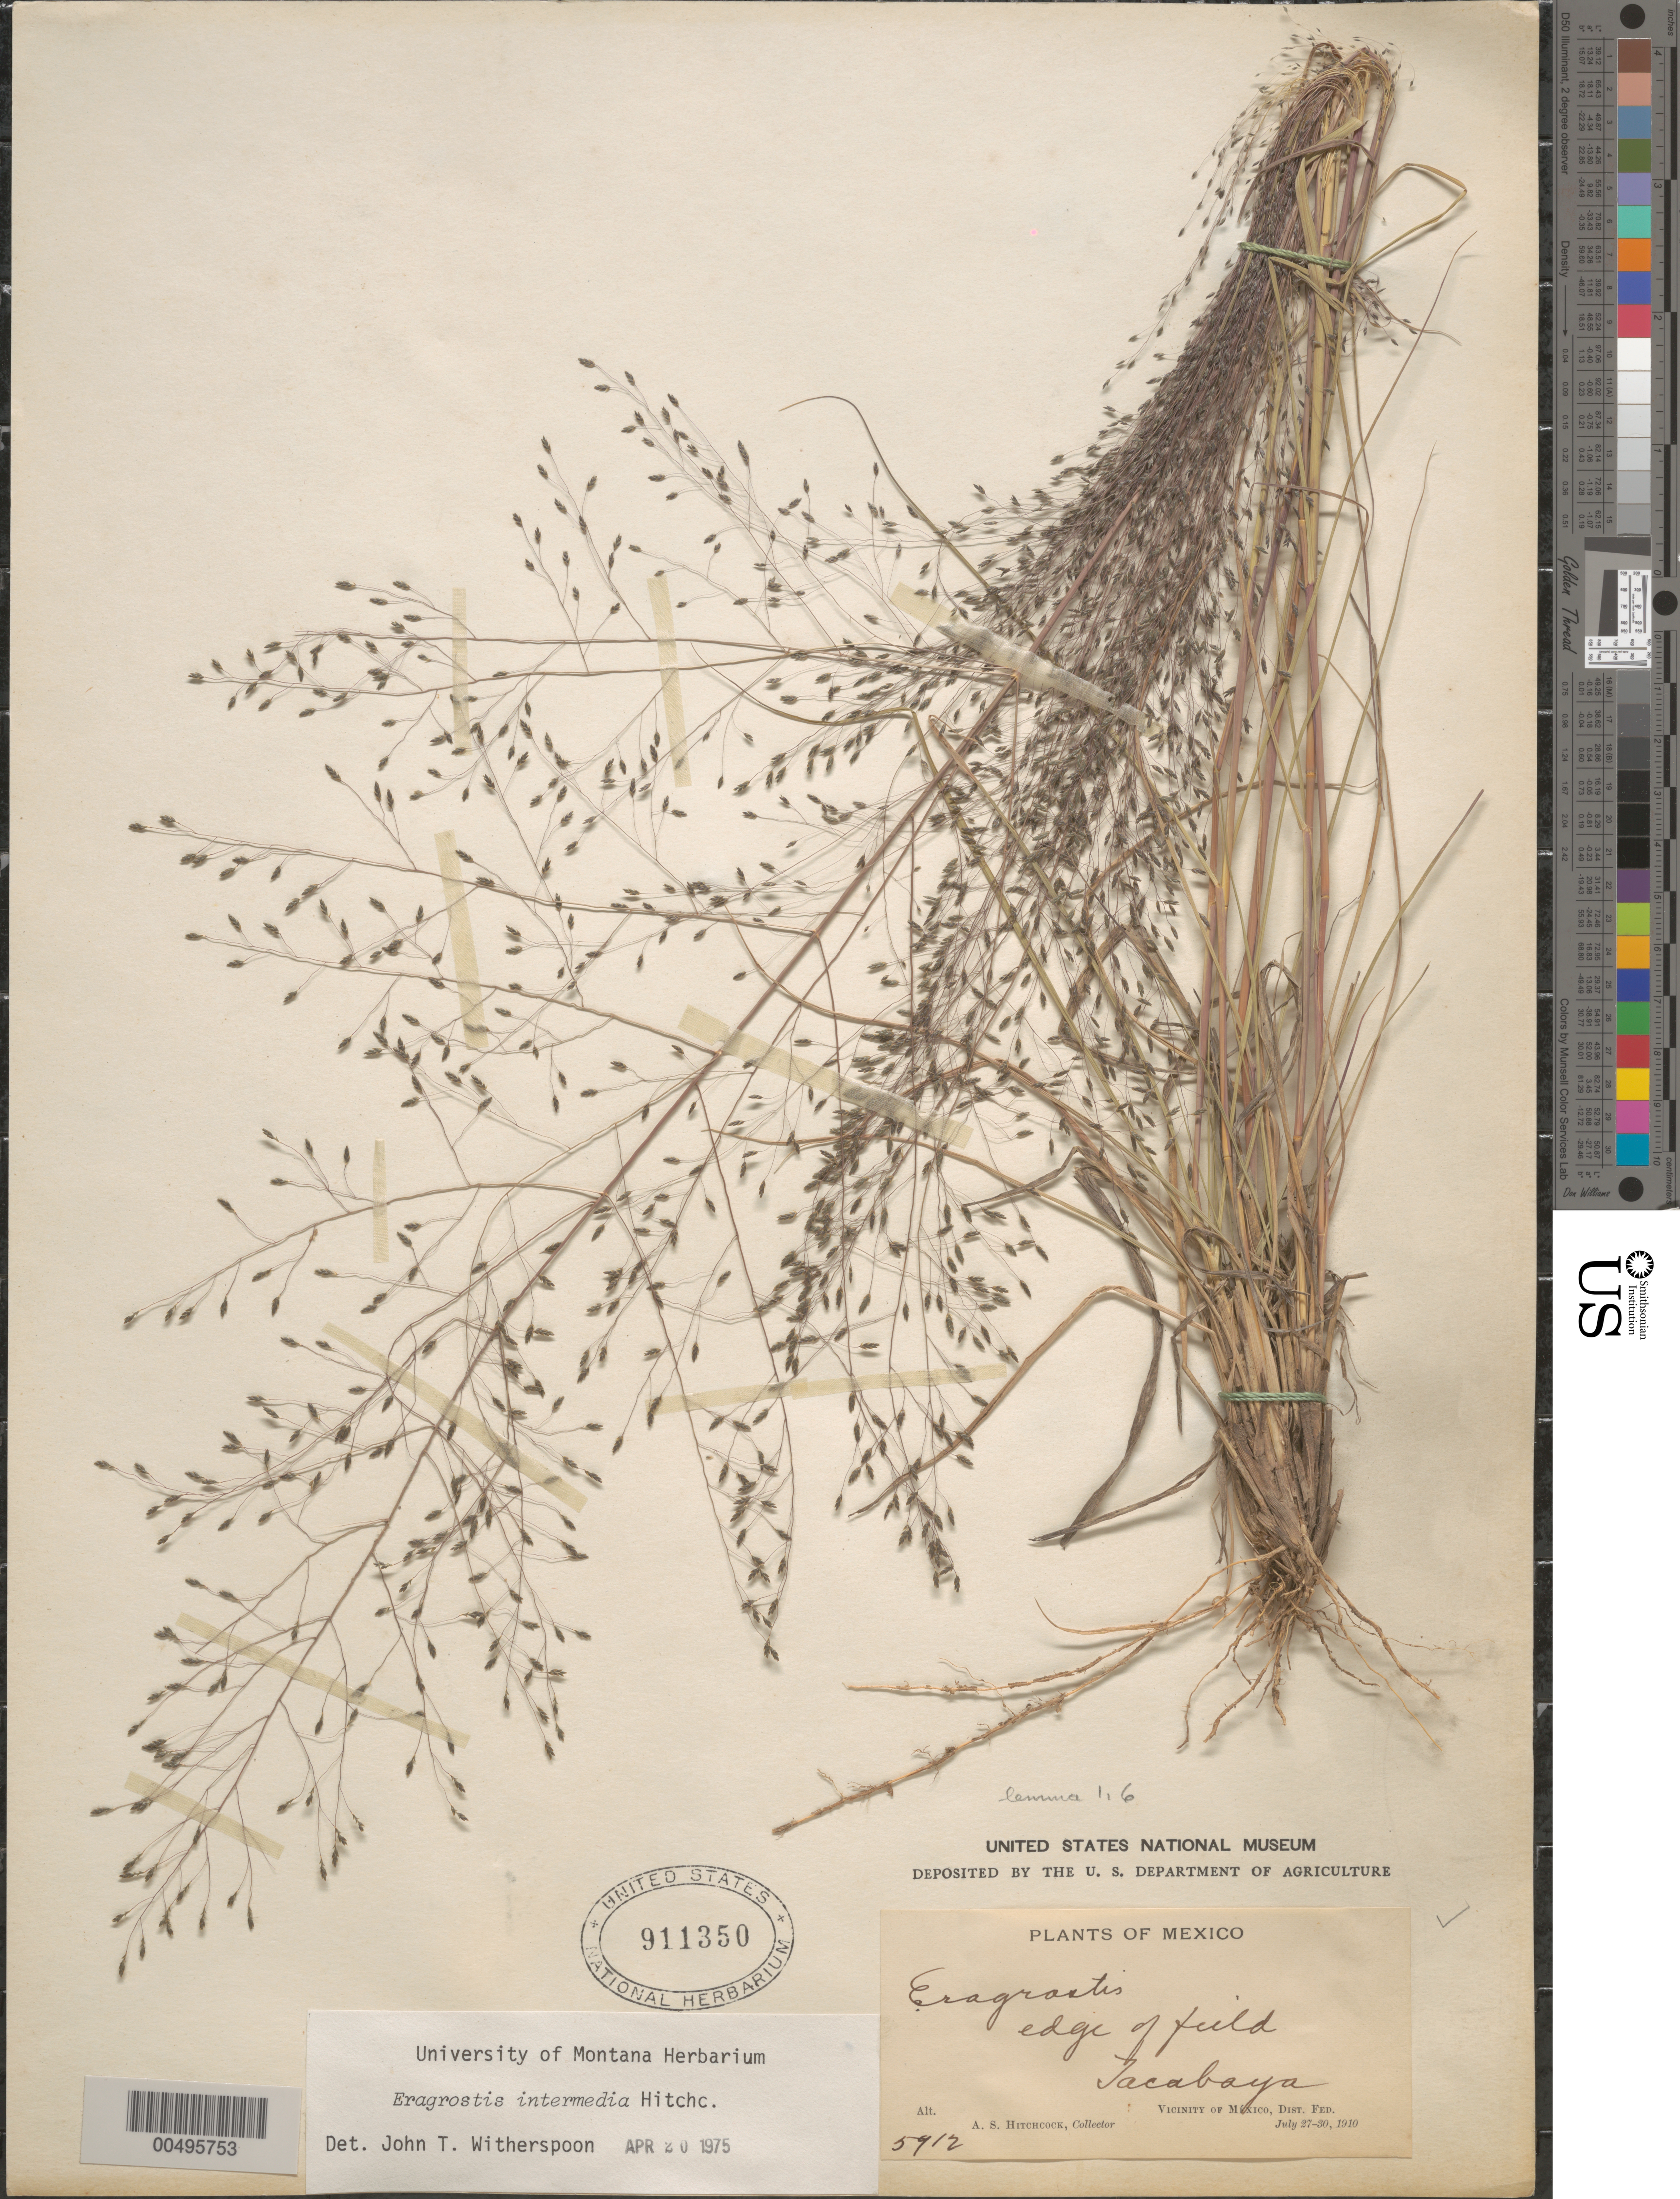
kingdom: Plantae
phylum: Tracheophyta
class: Liliopsida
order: Poales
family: Poaceae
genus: Eragrostis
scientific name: Eragrostis intermedia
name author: Hitchc.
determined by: Witherspoon, John T.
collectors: A. S. Hitchcock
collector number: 5912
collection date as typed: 27 Jul 1910 to 30 Jul 1910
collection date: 1910-07-27/1910-07-30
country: Mexico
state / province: Distrito Federal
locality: Vicinity of México, Tacabaya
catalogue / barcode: US 911350